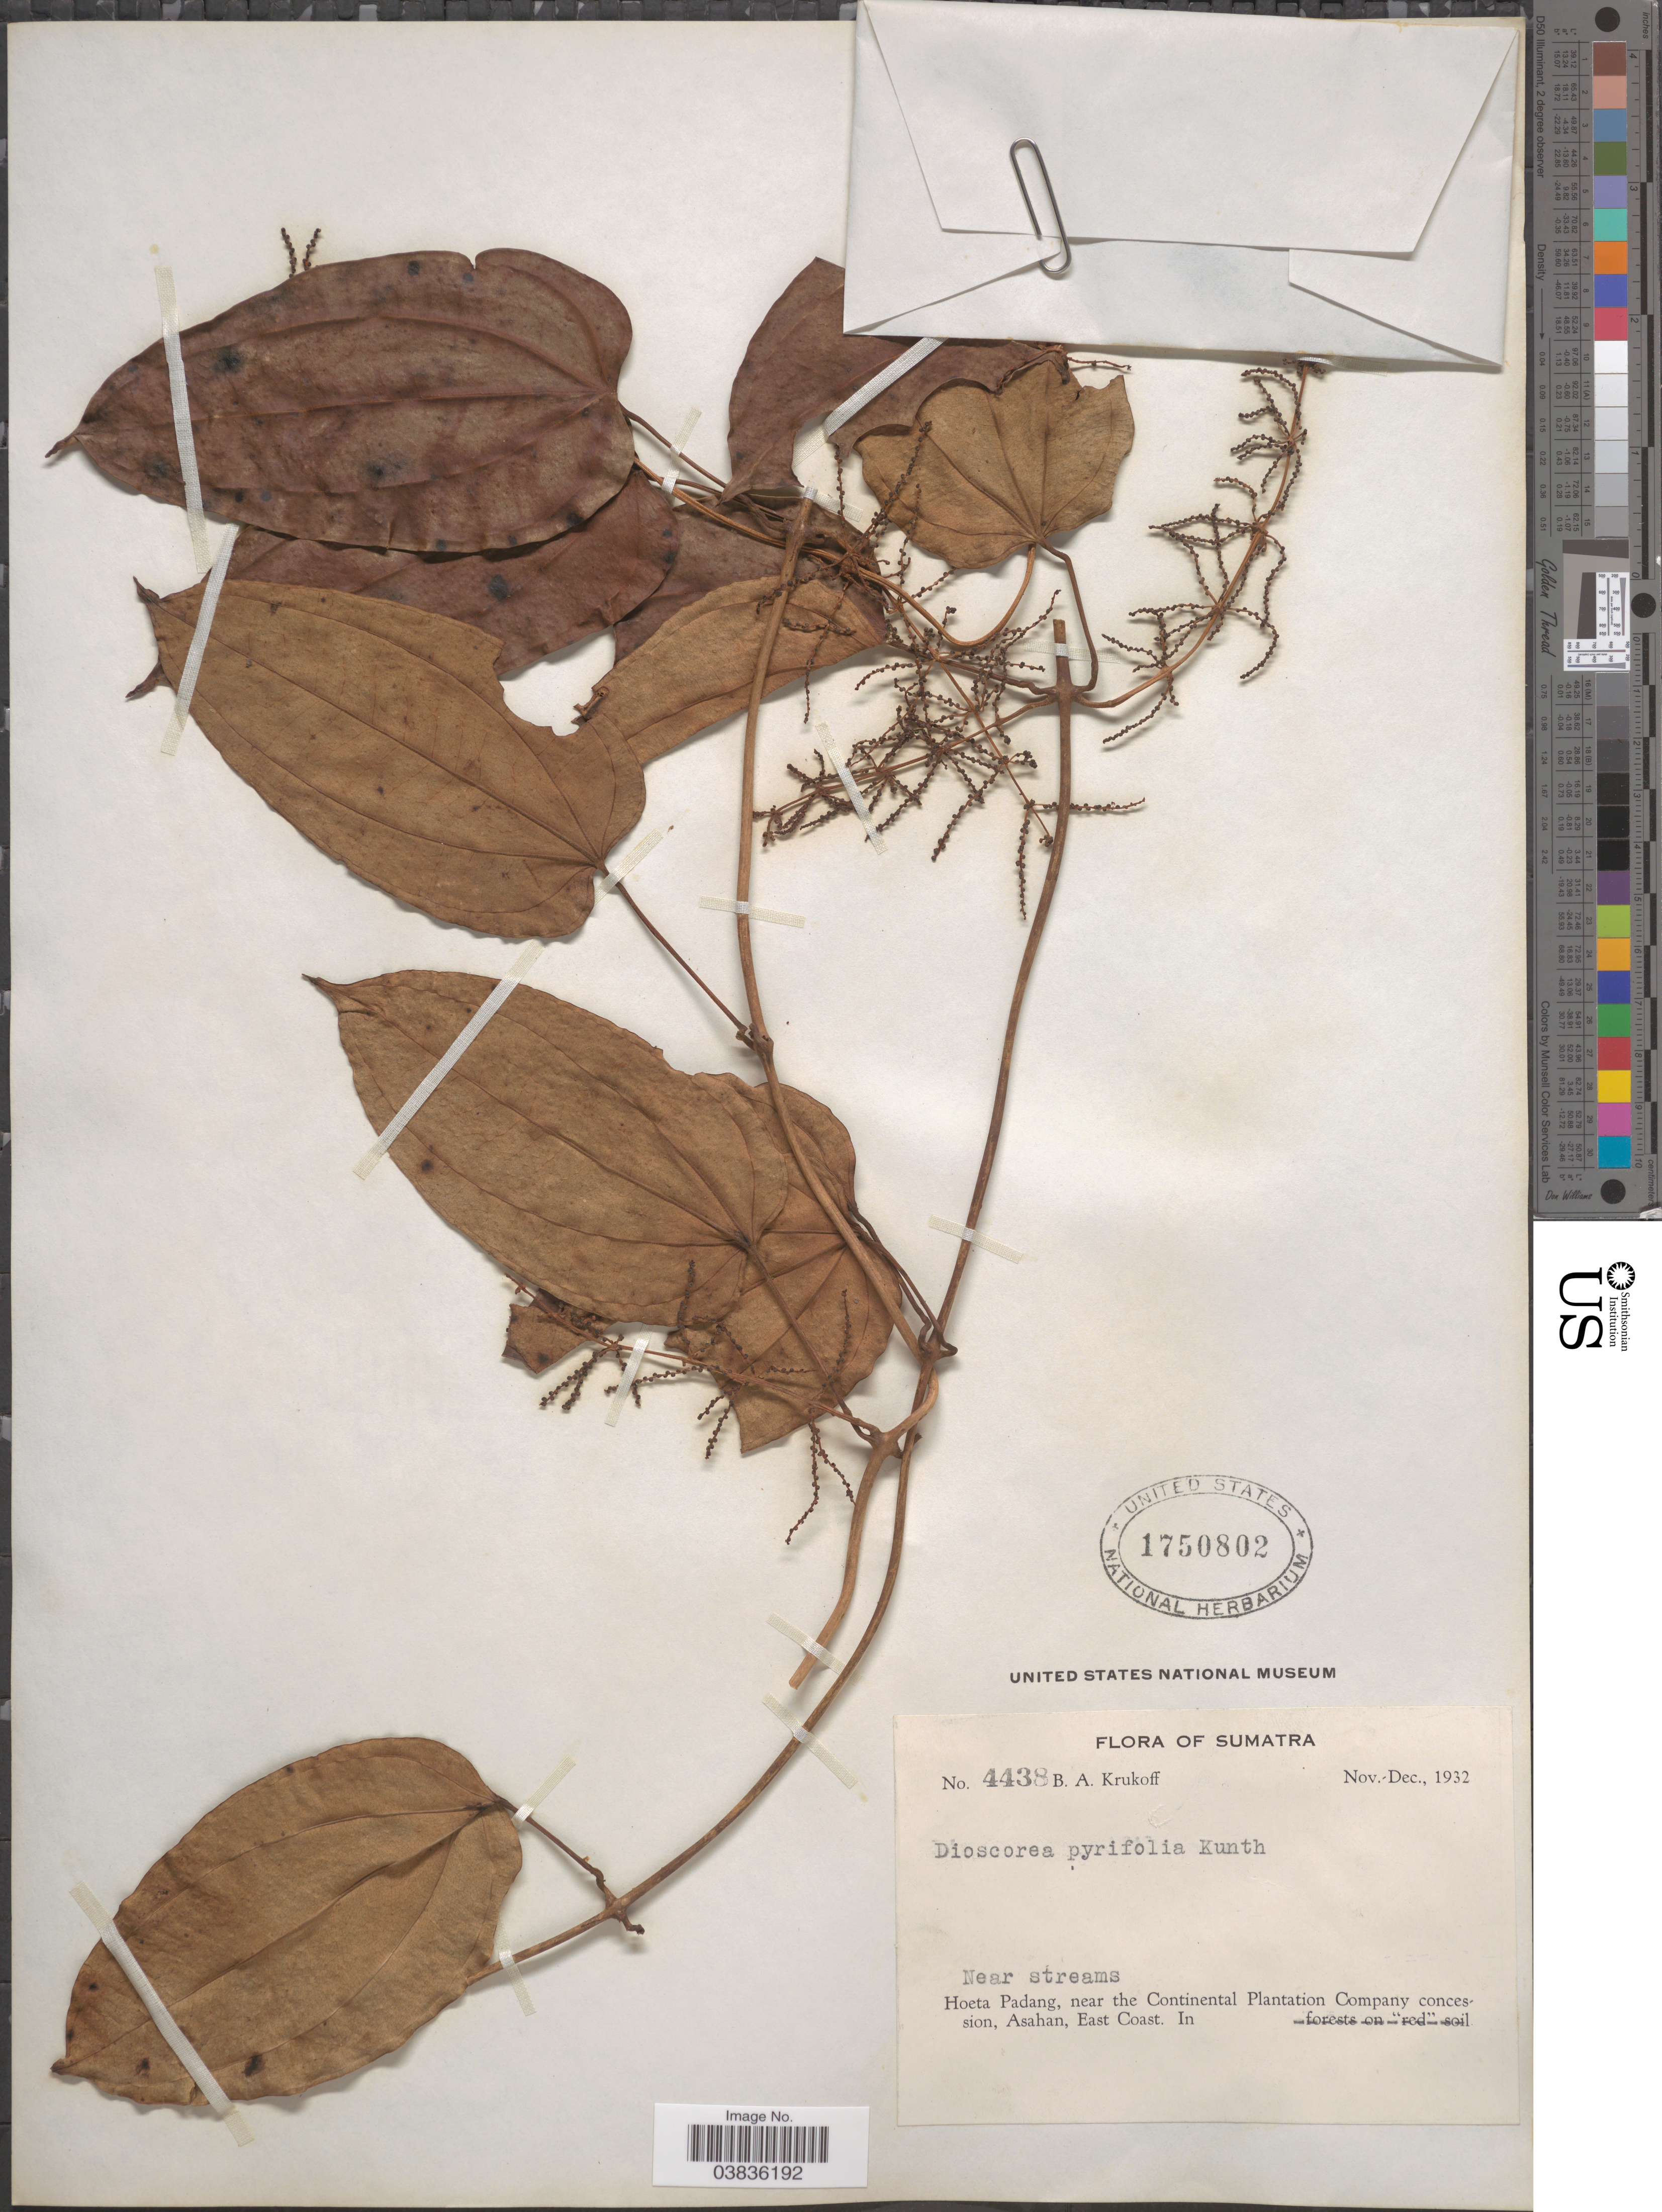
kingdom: Plantae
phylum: Tracheophyta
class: Liliopsida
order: Dioscoreales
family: Dioscoreaceae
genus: Dioscorea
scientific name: Dioscorea pyrifolia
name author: Kunth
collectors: B. A. Krukoff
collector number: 4438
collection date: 1932-11/1932-12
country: Indonesia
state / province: Sumatra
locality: Hoeta Padang, near the Continental Plantation Company concession, Asahan, East Coast.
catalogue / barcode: US 1750802